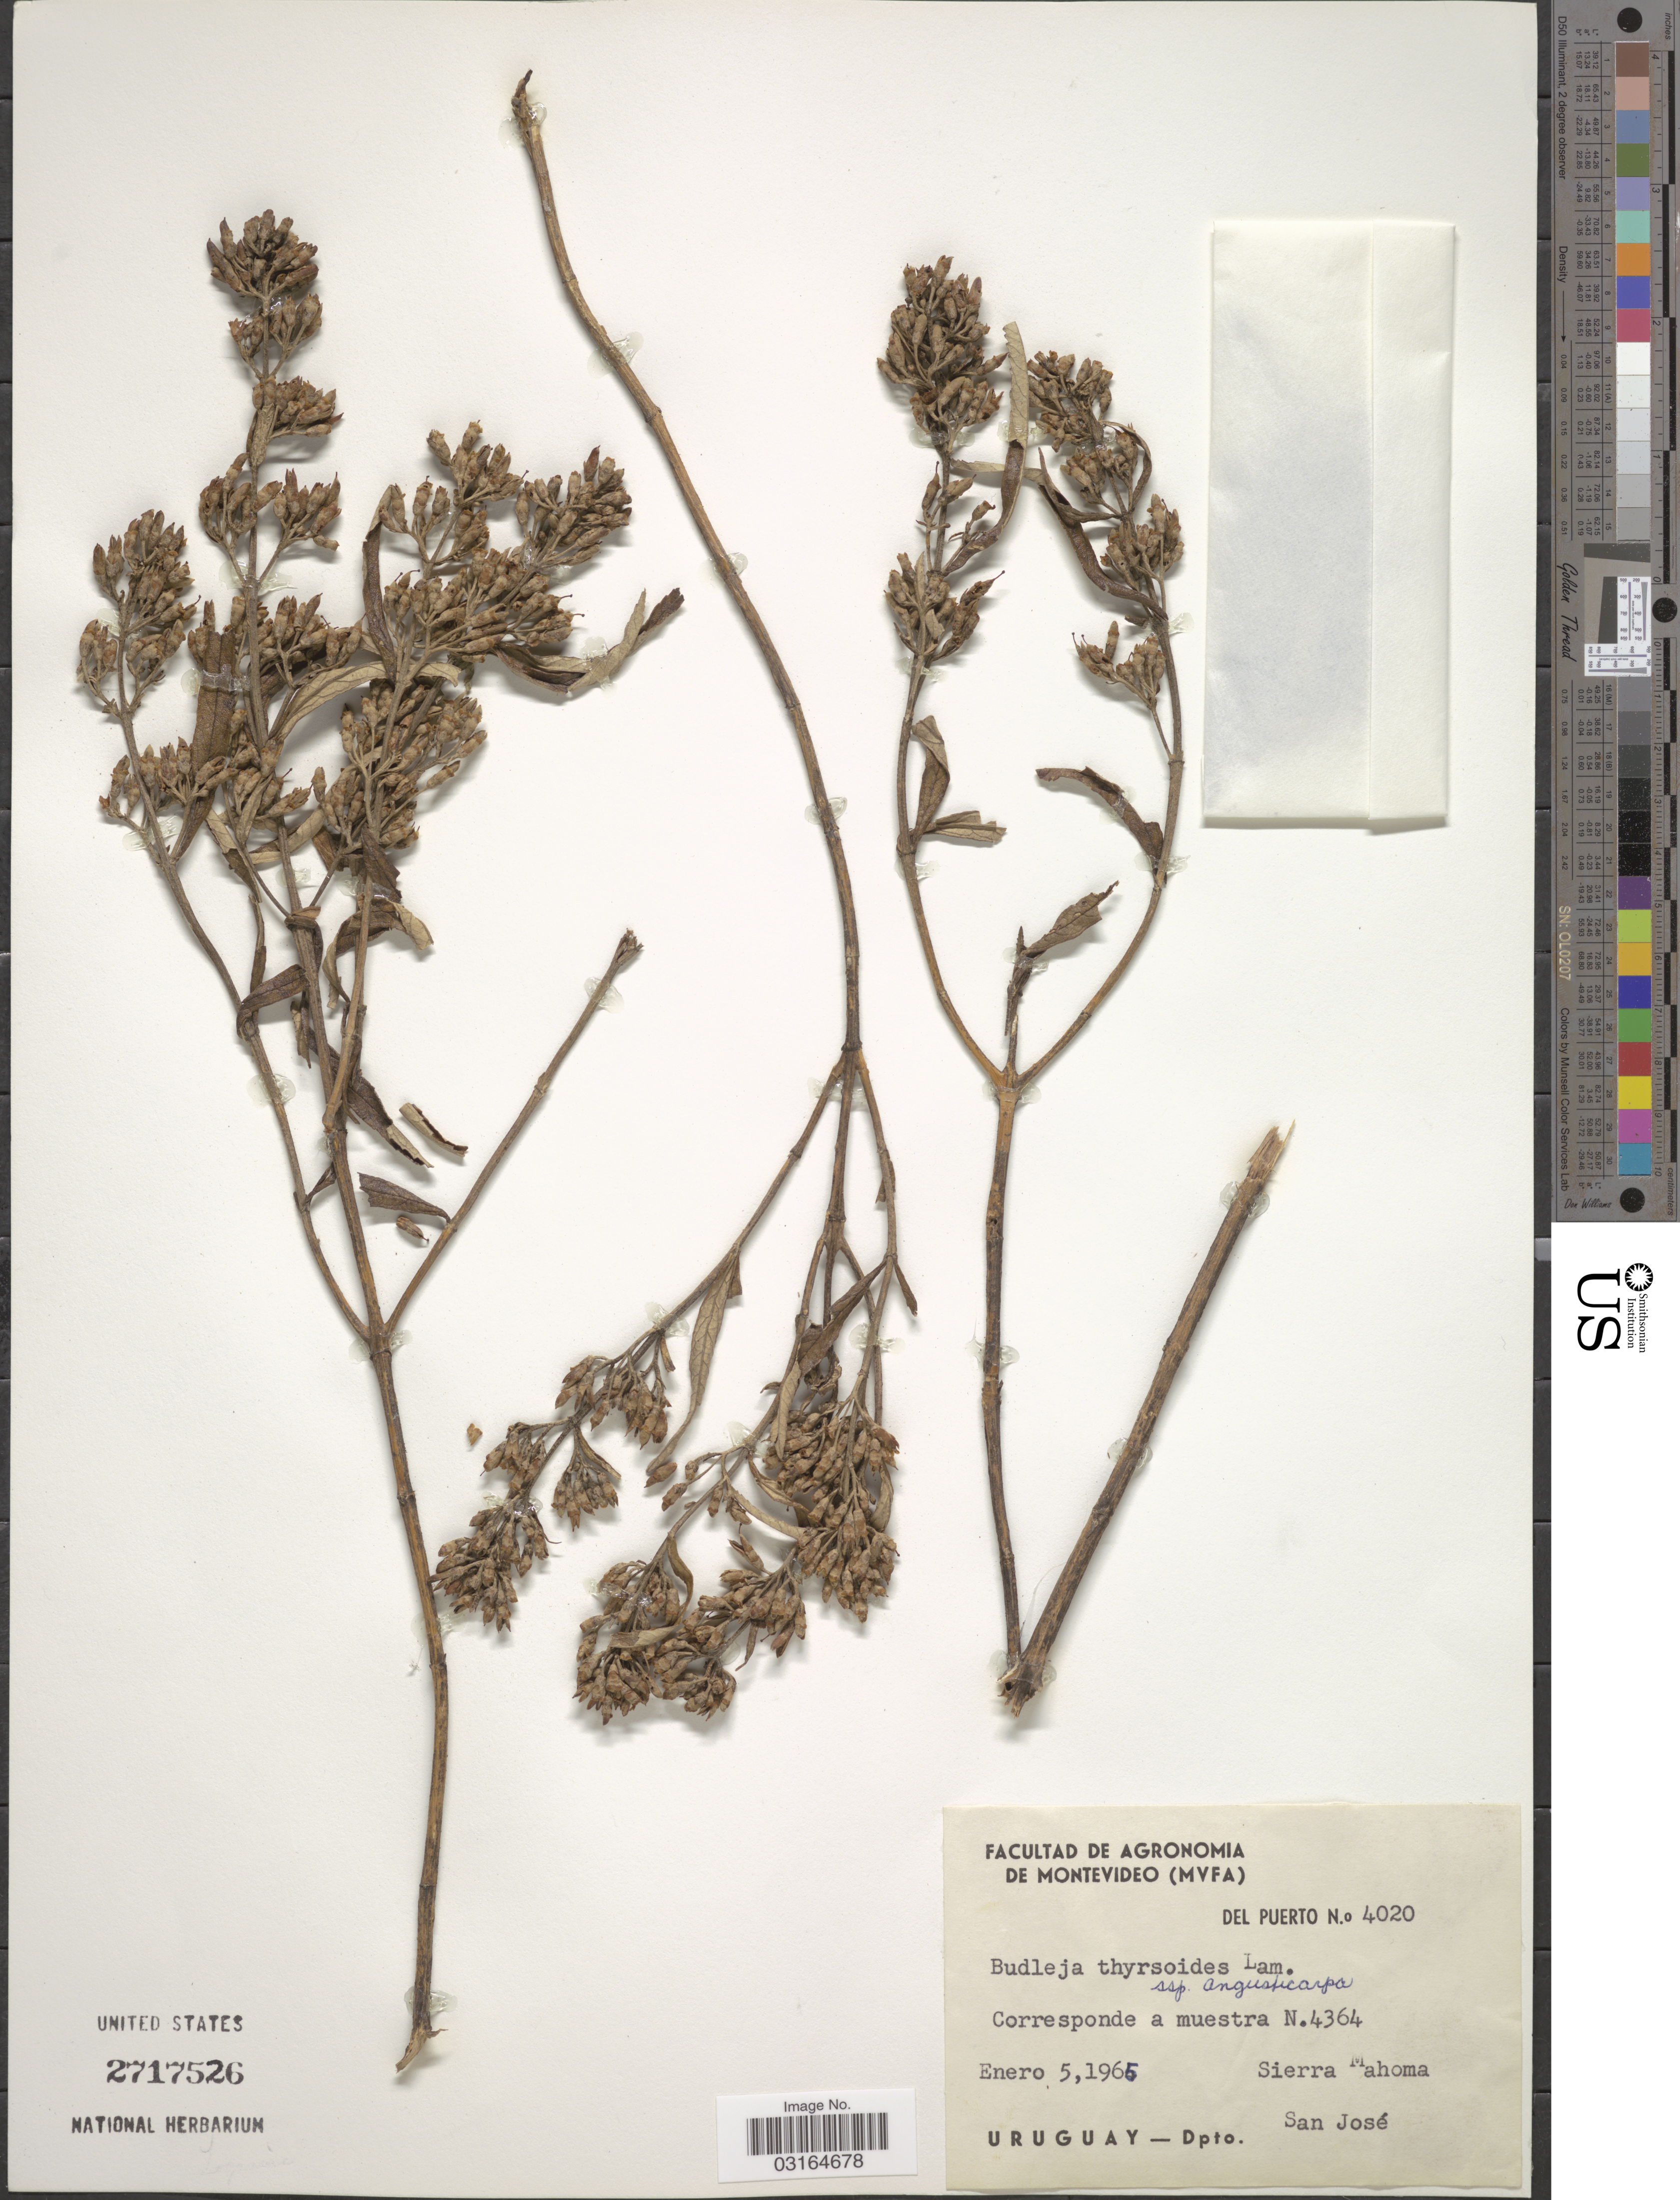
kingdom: Plantae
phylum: Tracheophyta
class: Magnoliopsida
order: Lamiales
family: Scrophulariaceae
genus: Buddleja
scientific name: Buddleja thyrsoides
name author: Lam.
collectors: Del Puerto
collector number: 4020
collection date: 1965-01-05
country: Uruguay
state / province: San Jose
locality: Sierra Mahoma. San José.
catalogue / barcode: US 2717526